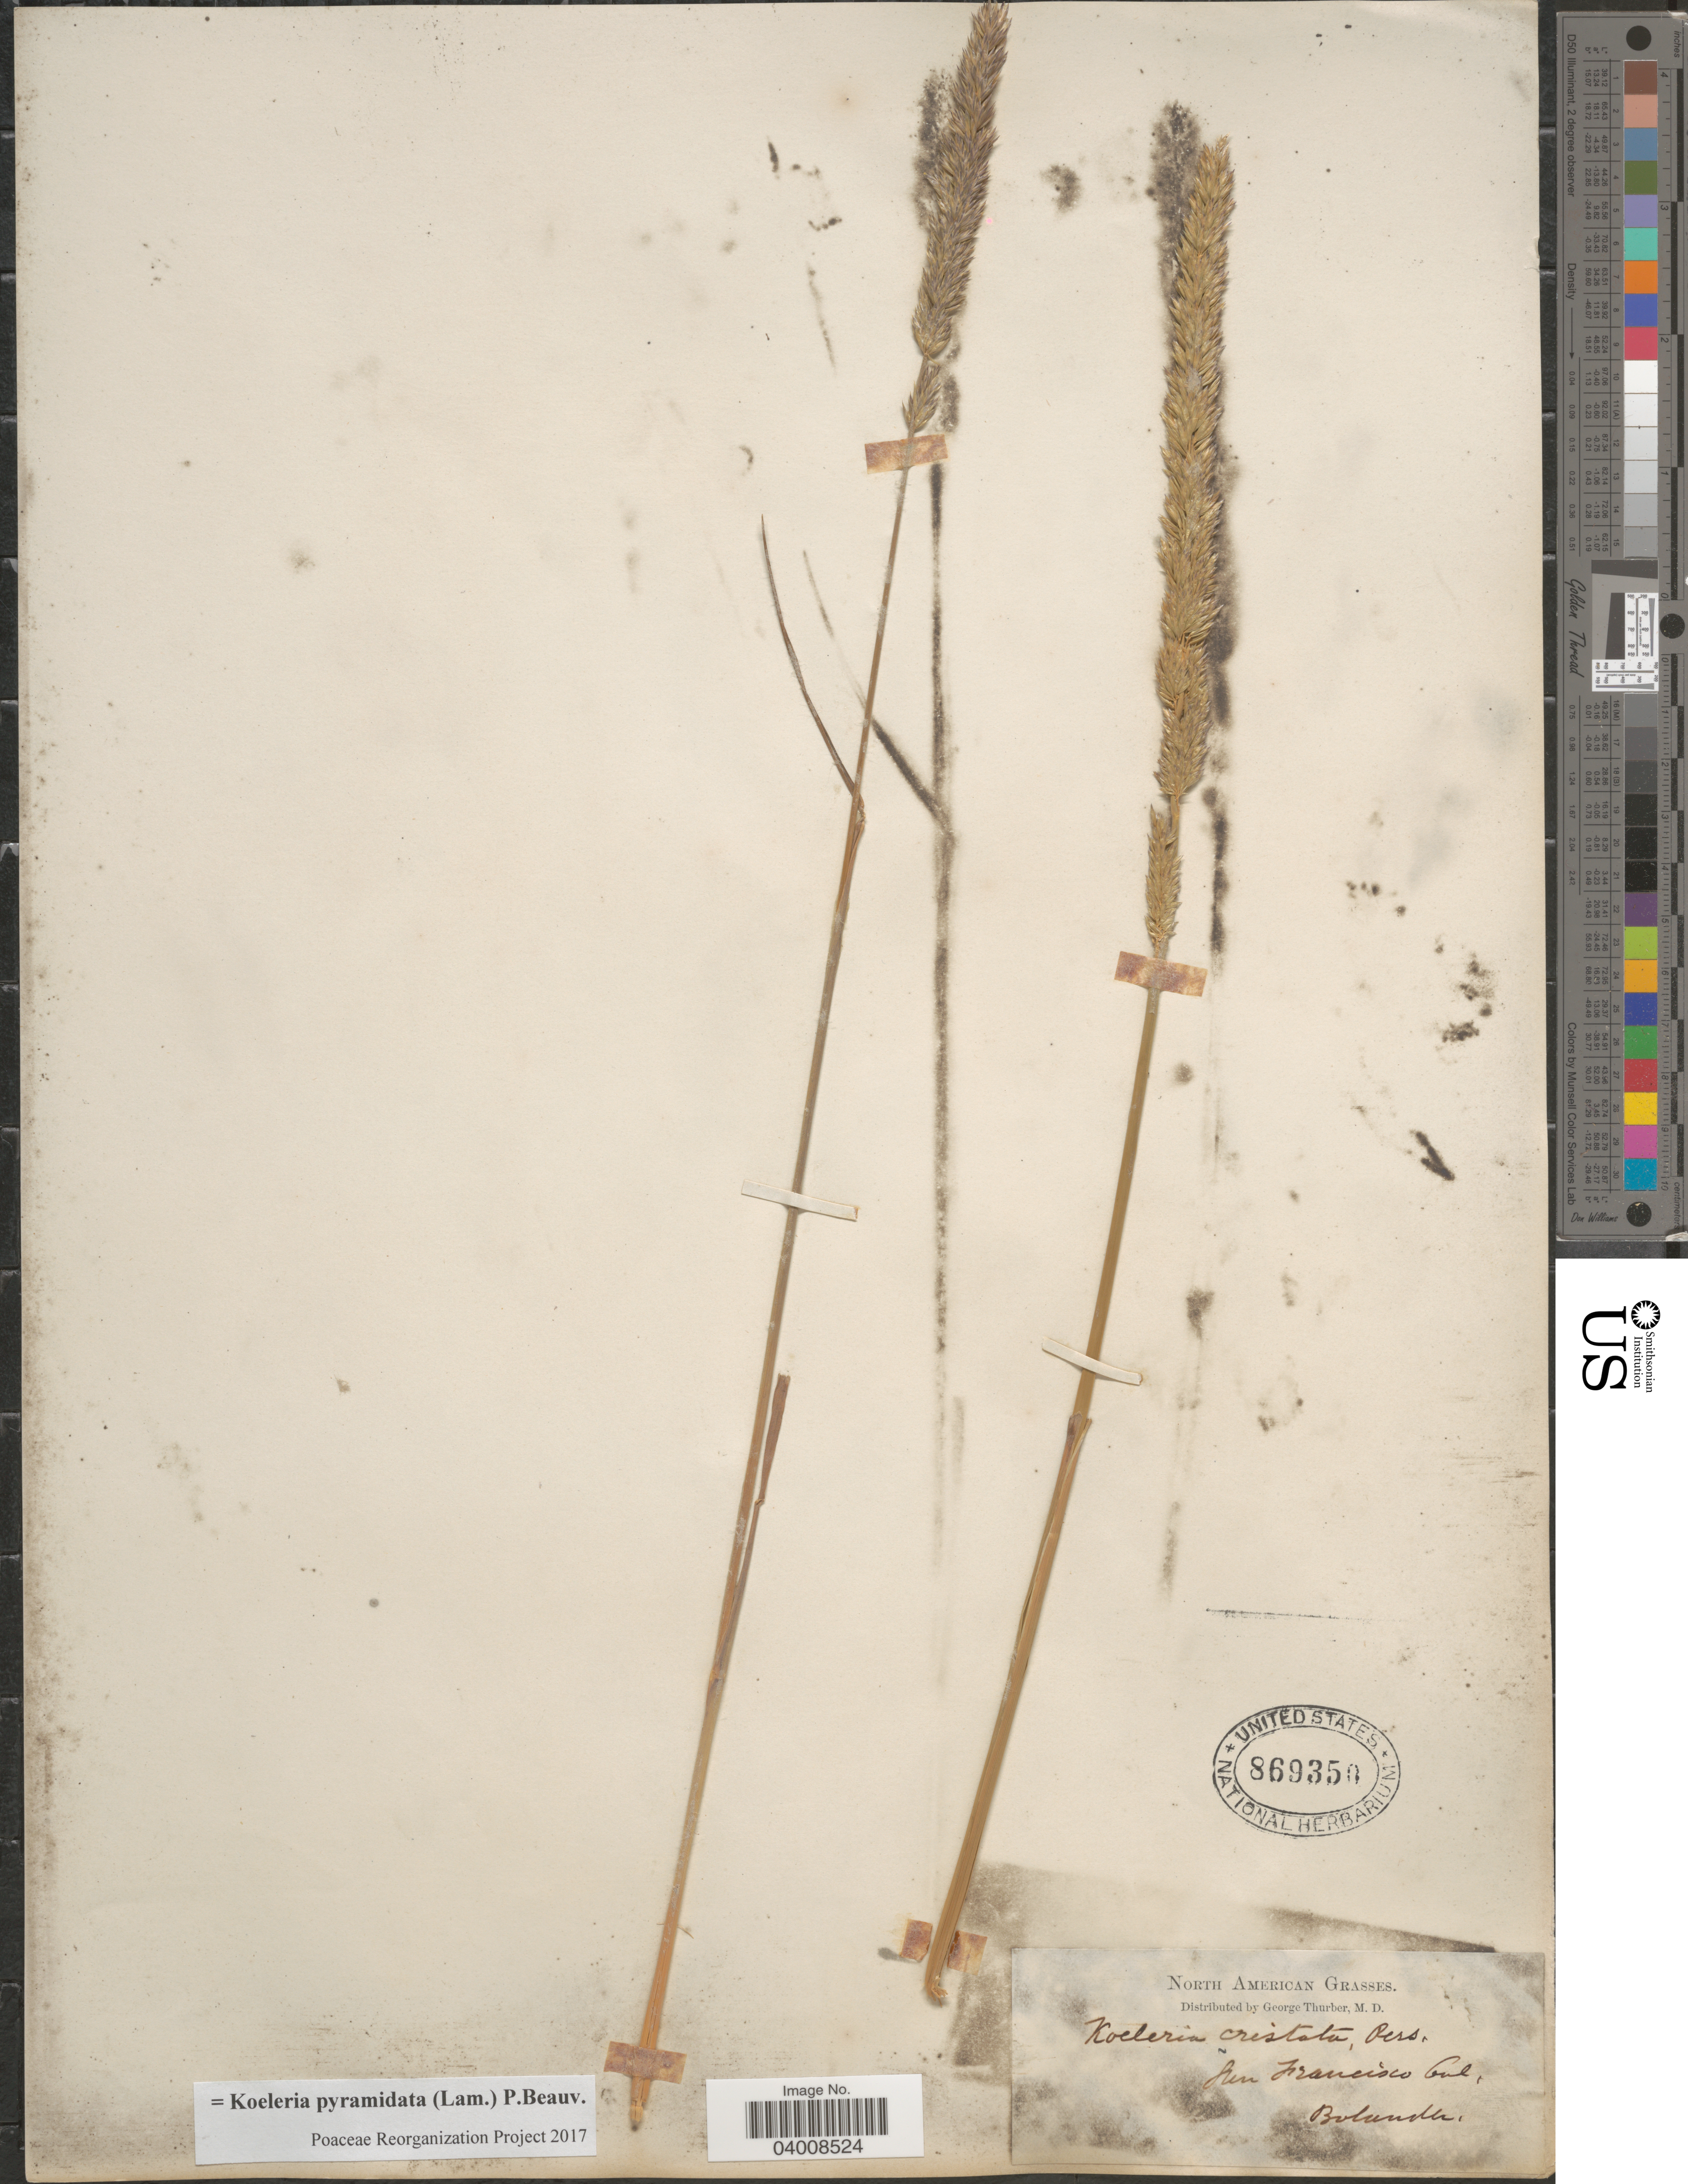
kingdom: Plantae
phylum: Tracheophyta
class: Liliopsida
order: Poales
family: Poaceae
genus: Koeleria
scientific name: Koeleria pyramidata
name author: (Lam.) P. Beauv.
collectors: H. Bolander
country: United States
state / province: California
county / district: San Francisco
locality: San Francisco.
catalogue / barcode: US 869350